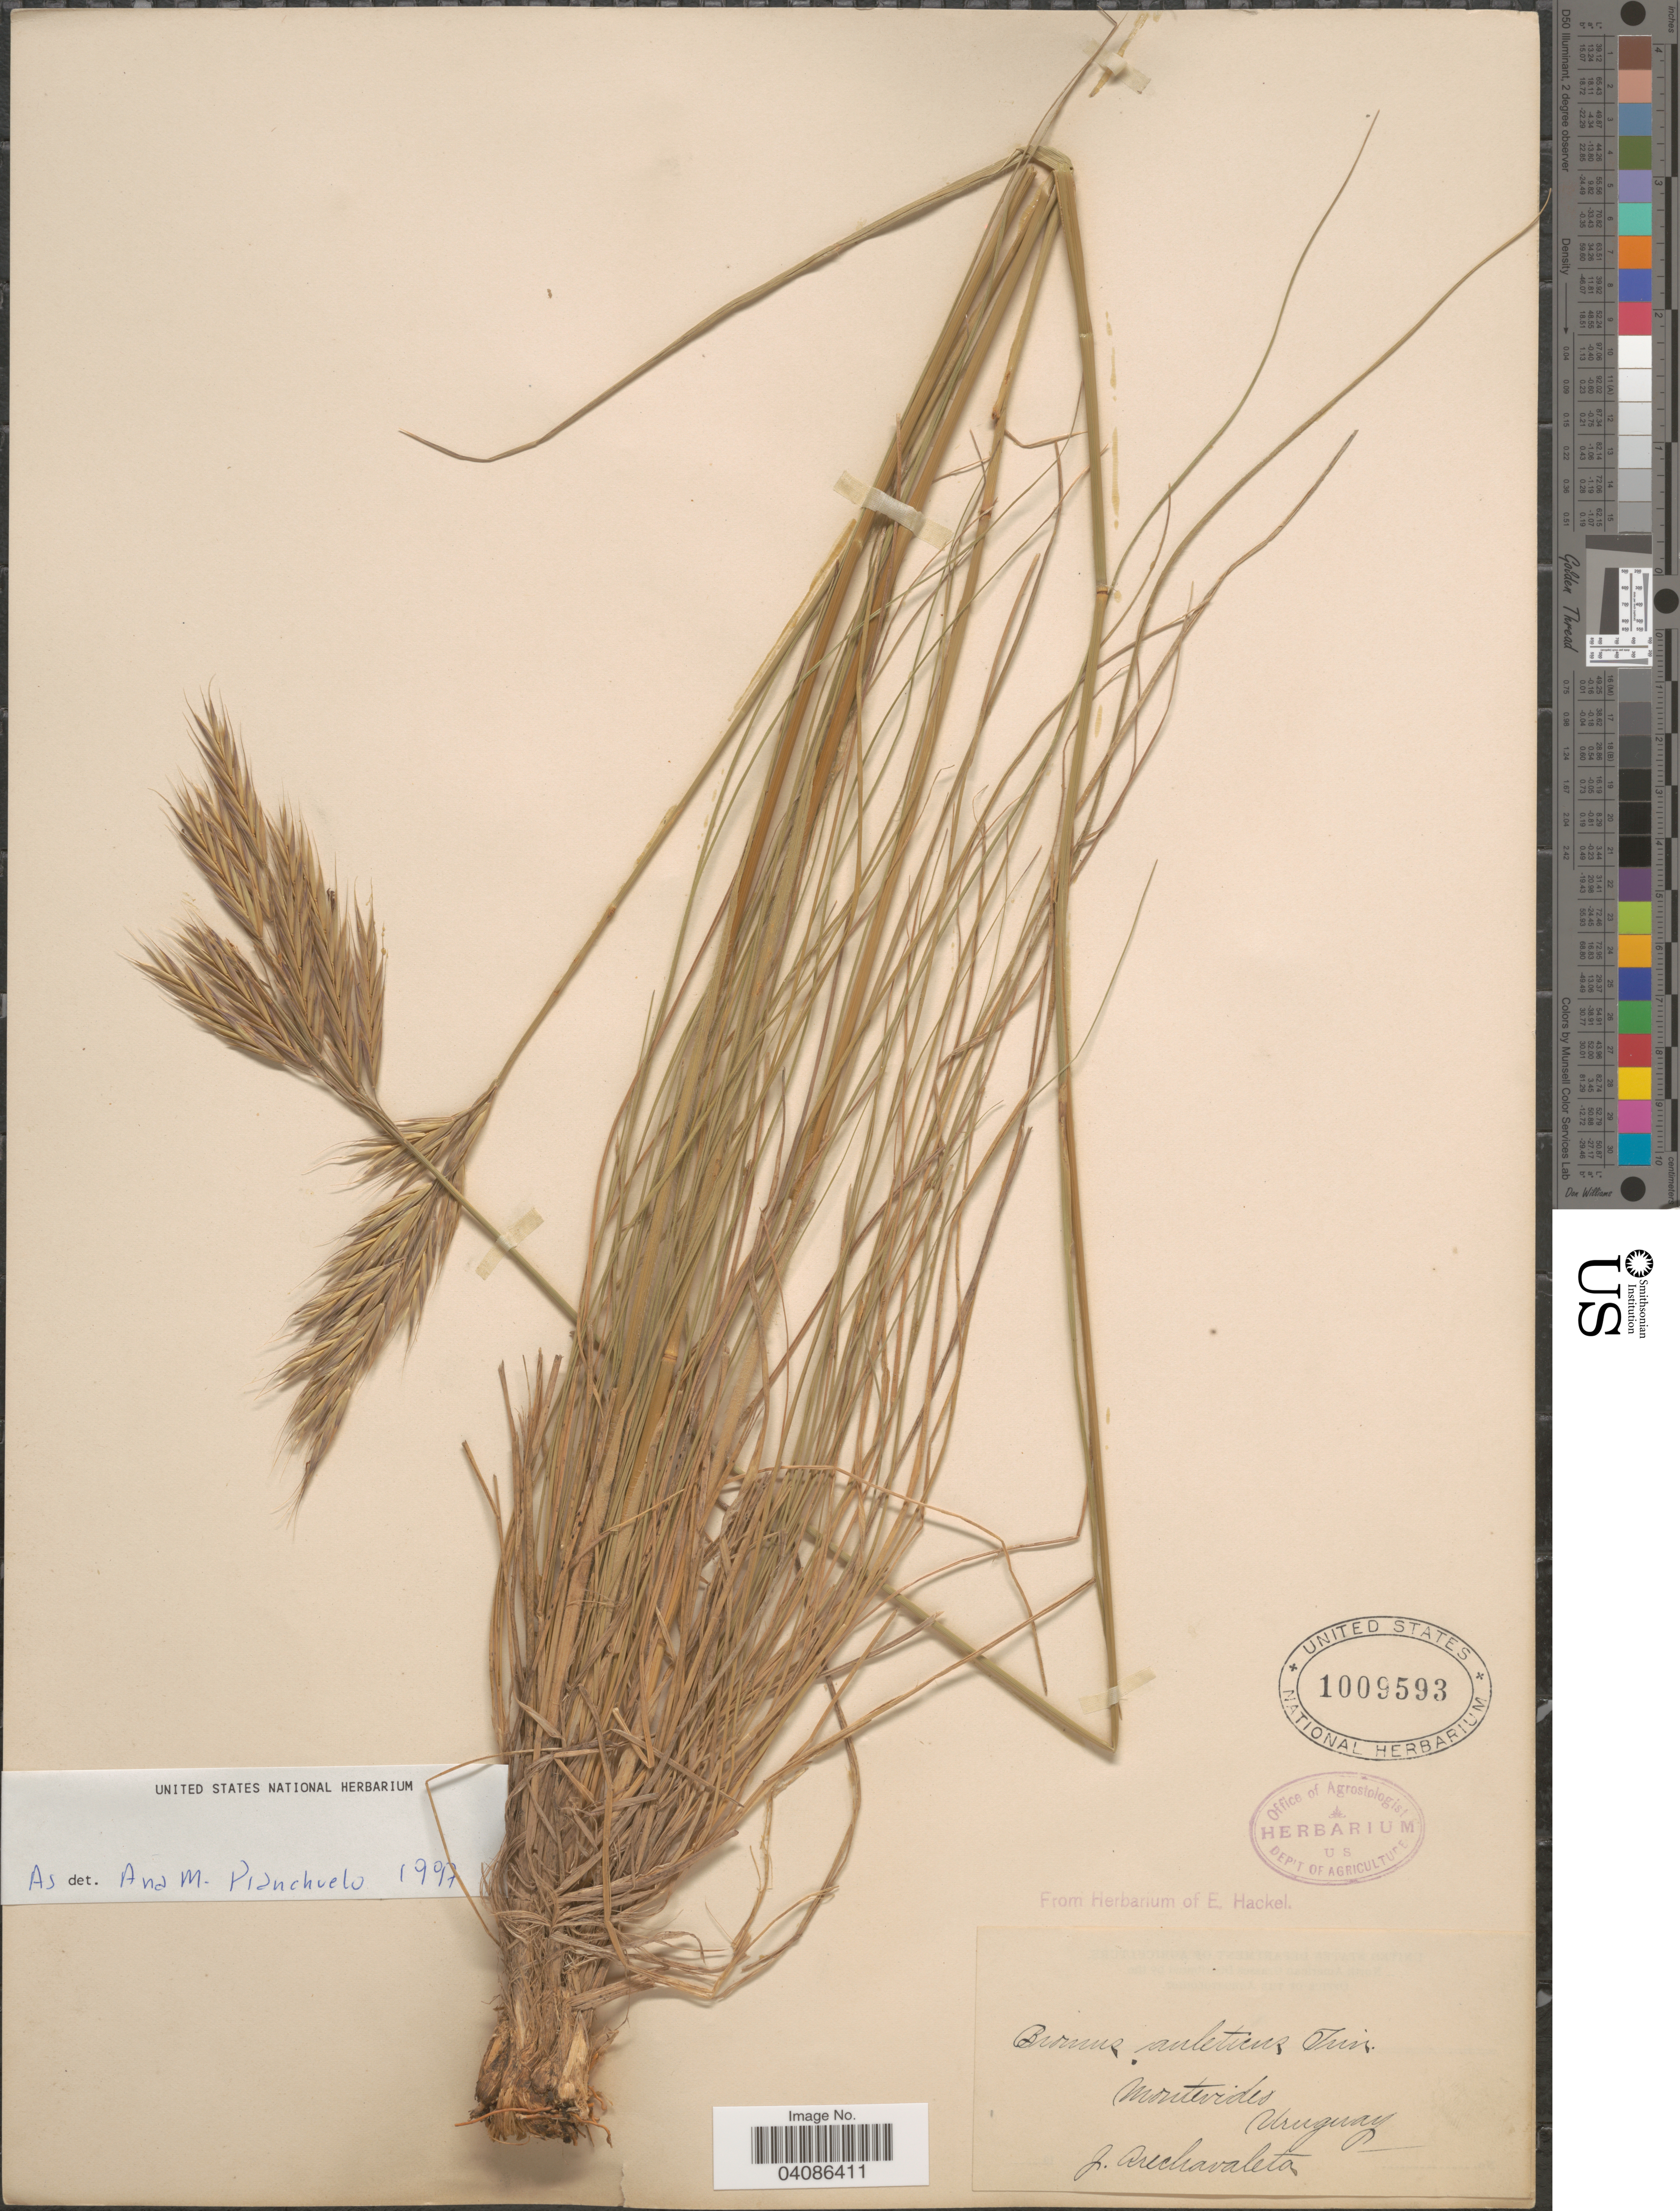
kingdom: Plantae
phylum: Tracheophyta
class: Liliopsida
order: Poales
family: Poaceae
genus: Bromus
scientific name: Bromus auleticus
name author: Trin. ex Nees in Mart.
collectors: J. Arechavaleta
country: Uruguay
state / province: Montevideo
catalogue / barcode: US 1009593